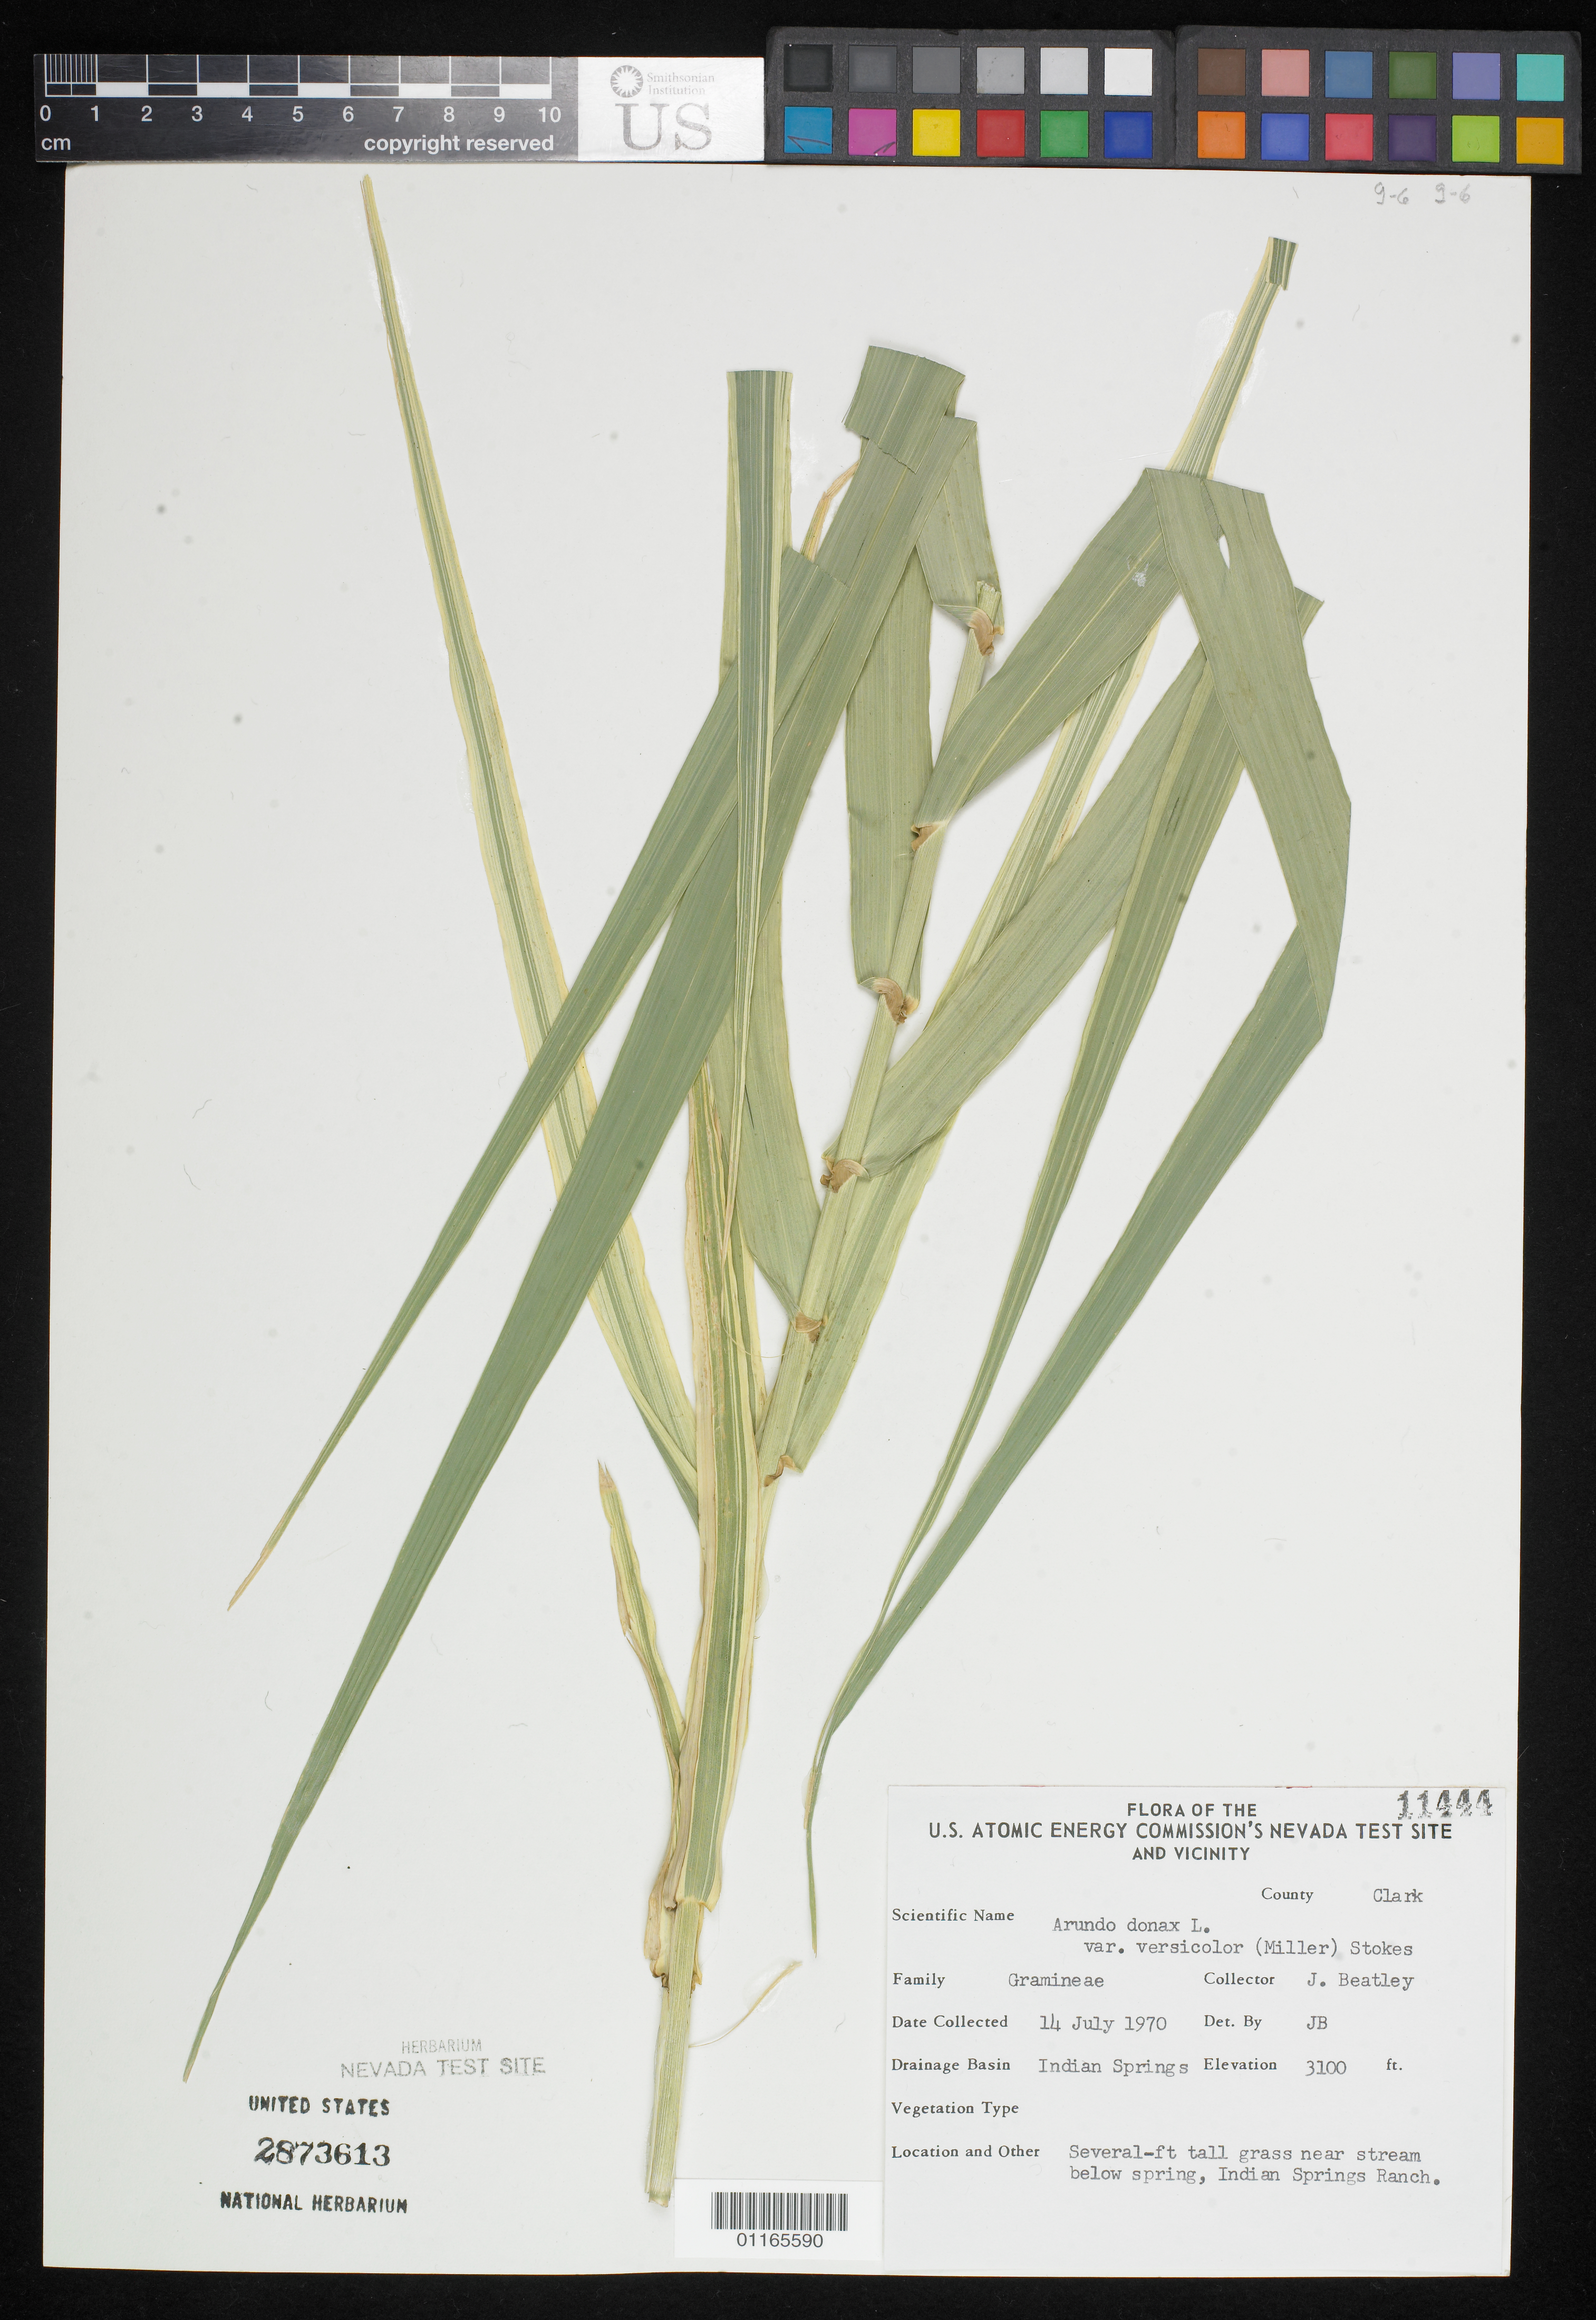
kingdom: Plantae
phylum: Tracheophyta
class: Liliopsida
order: Poales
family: Poaceae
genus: Arundo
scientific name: Arundo donax var. versicolor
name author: (Mill.) Stokes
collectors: J. C. Beatley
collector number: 11444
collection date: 1970-07-14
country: United States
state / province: Nevada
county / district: Clark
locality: Drainage Basin: Indian Springs; Near stream below springs, Indian Springs Ranch.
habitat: Several-ft tall grass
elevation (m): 945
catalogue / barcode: US 2873613